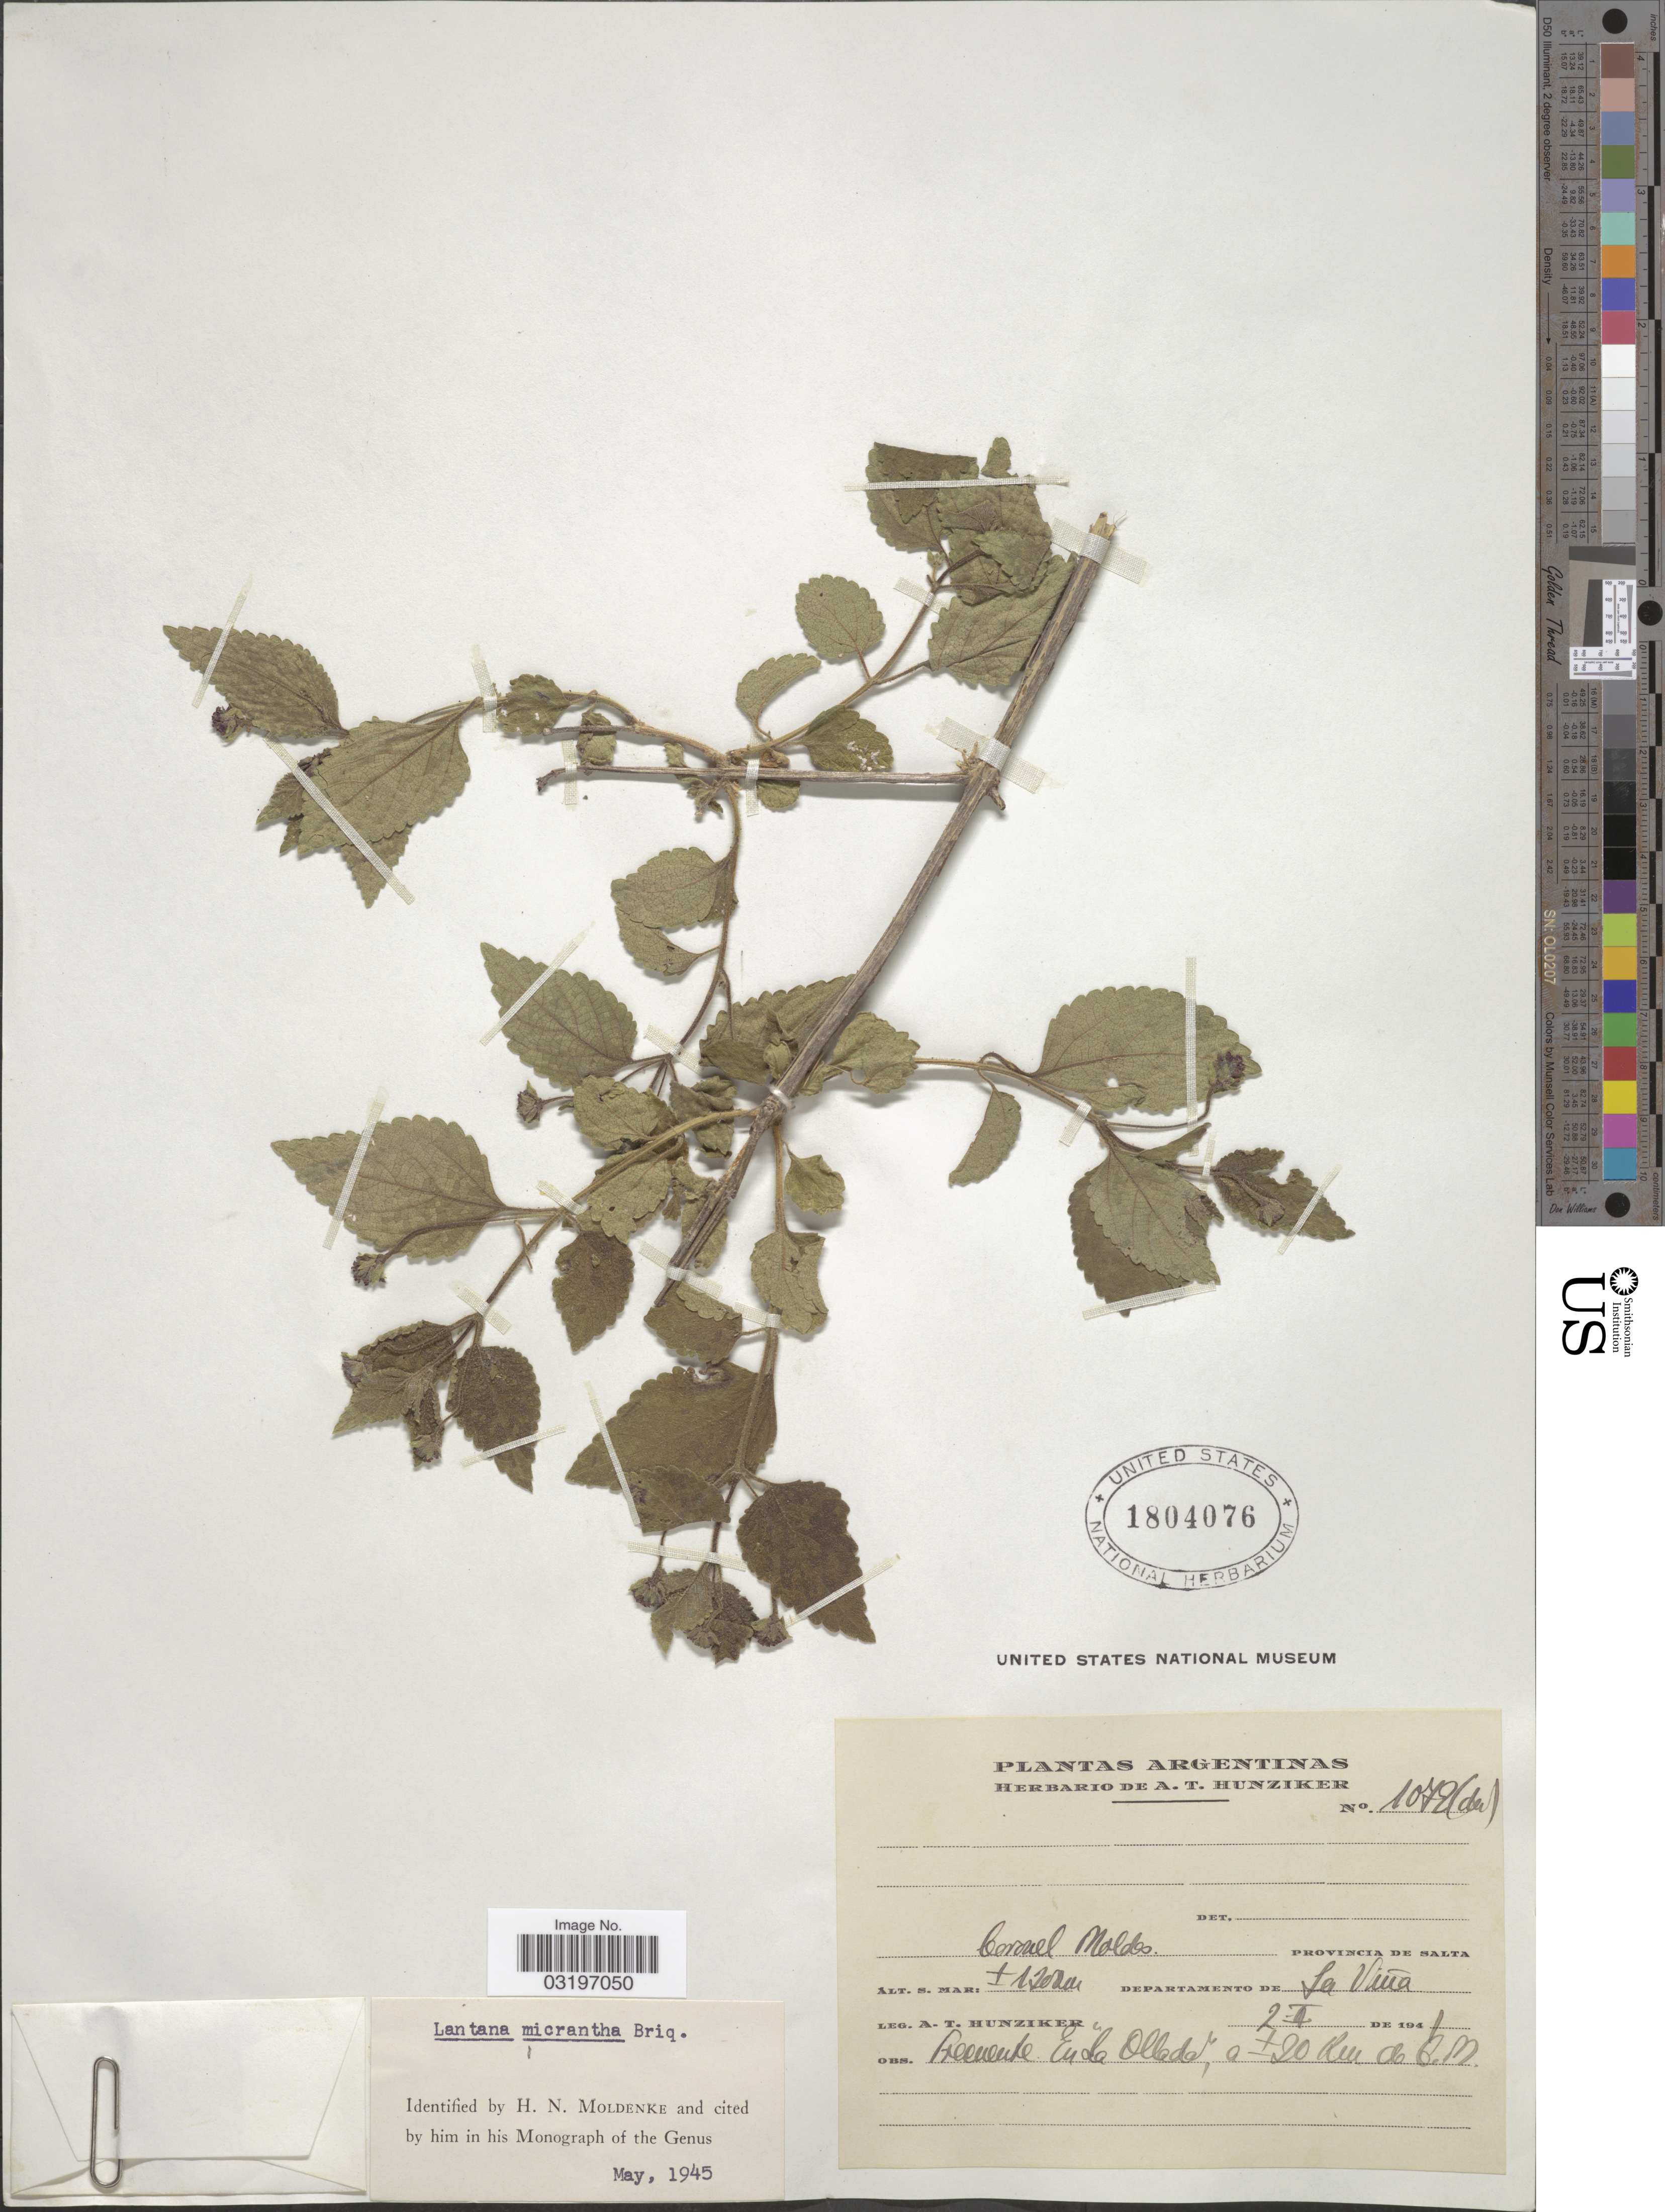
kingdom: Plantae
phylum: Tracheophyta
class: Magnoliopsida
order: Lamiales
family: Verbenaceae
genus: Lantana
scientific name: Lantana micrantha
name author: Briq.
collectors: A. T. Hunziker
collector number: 1072(du)*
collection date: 1941-02-02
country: Argentina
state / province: Salta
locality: Coronel Moldes. Departamento de La Viña.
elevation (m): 1200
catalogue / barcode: US 1804076